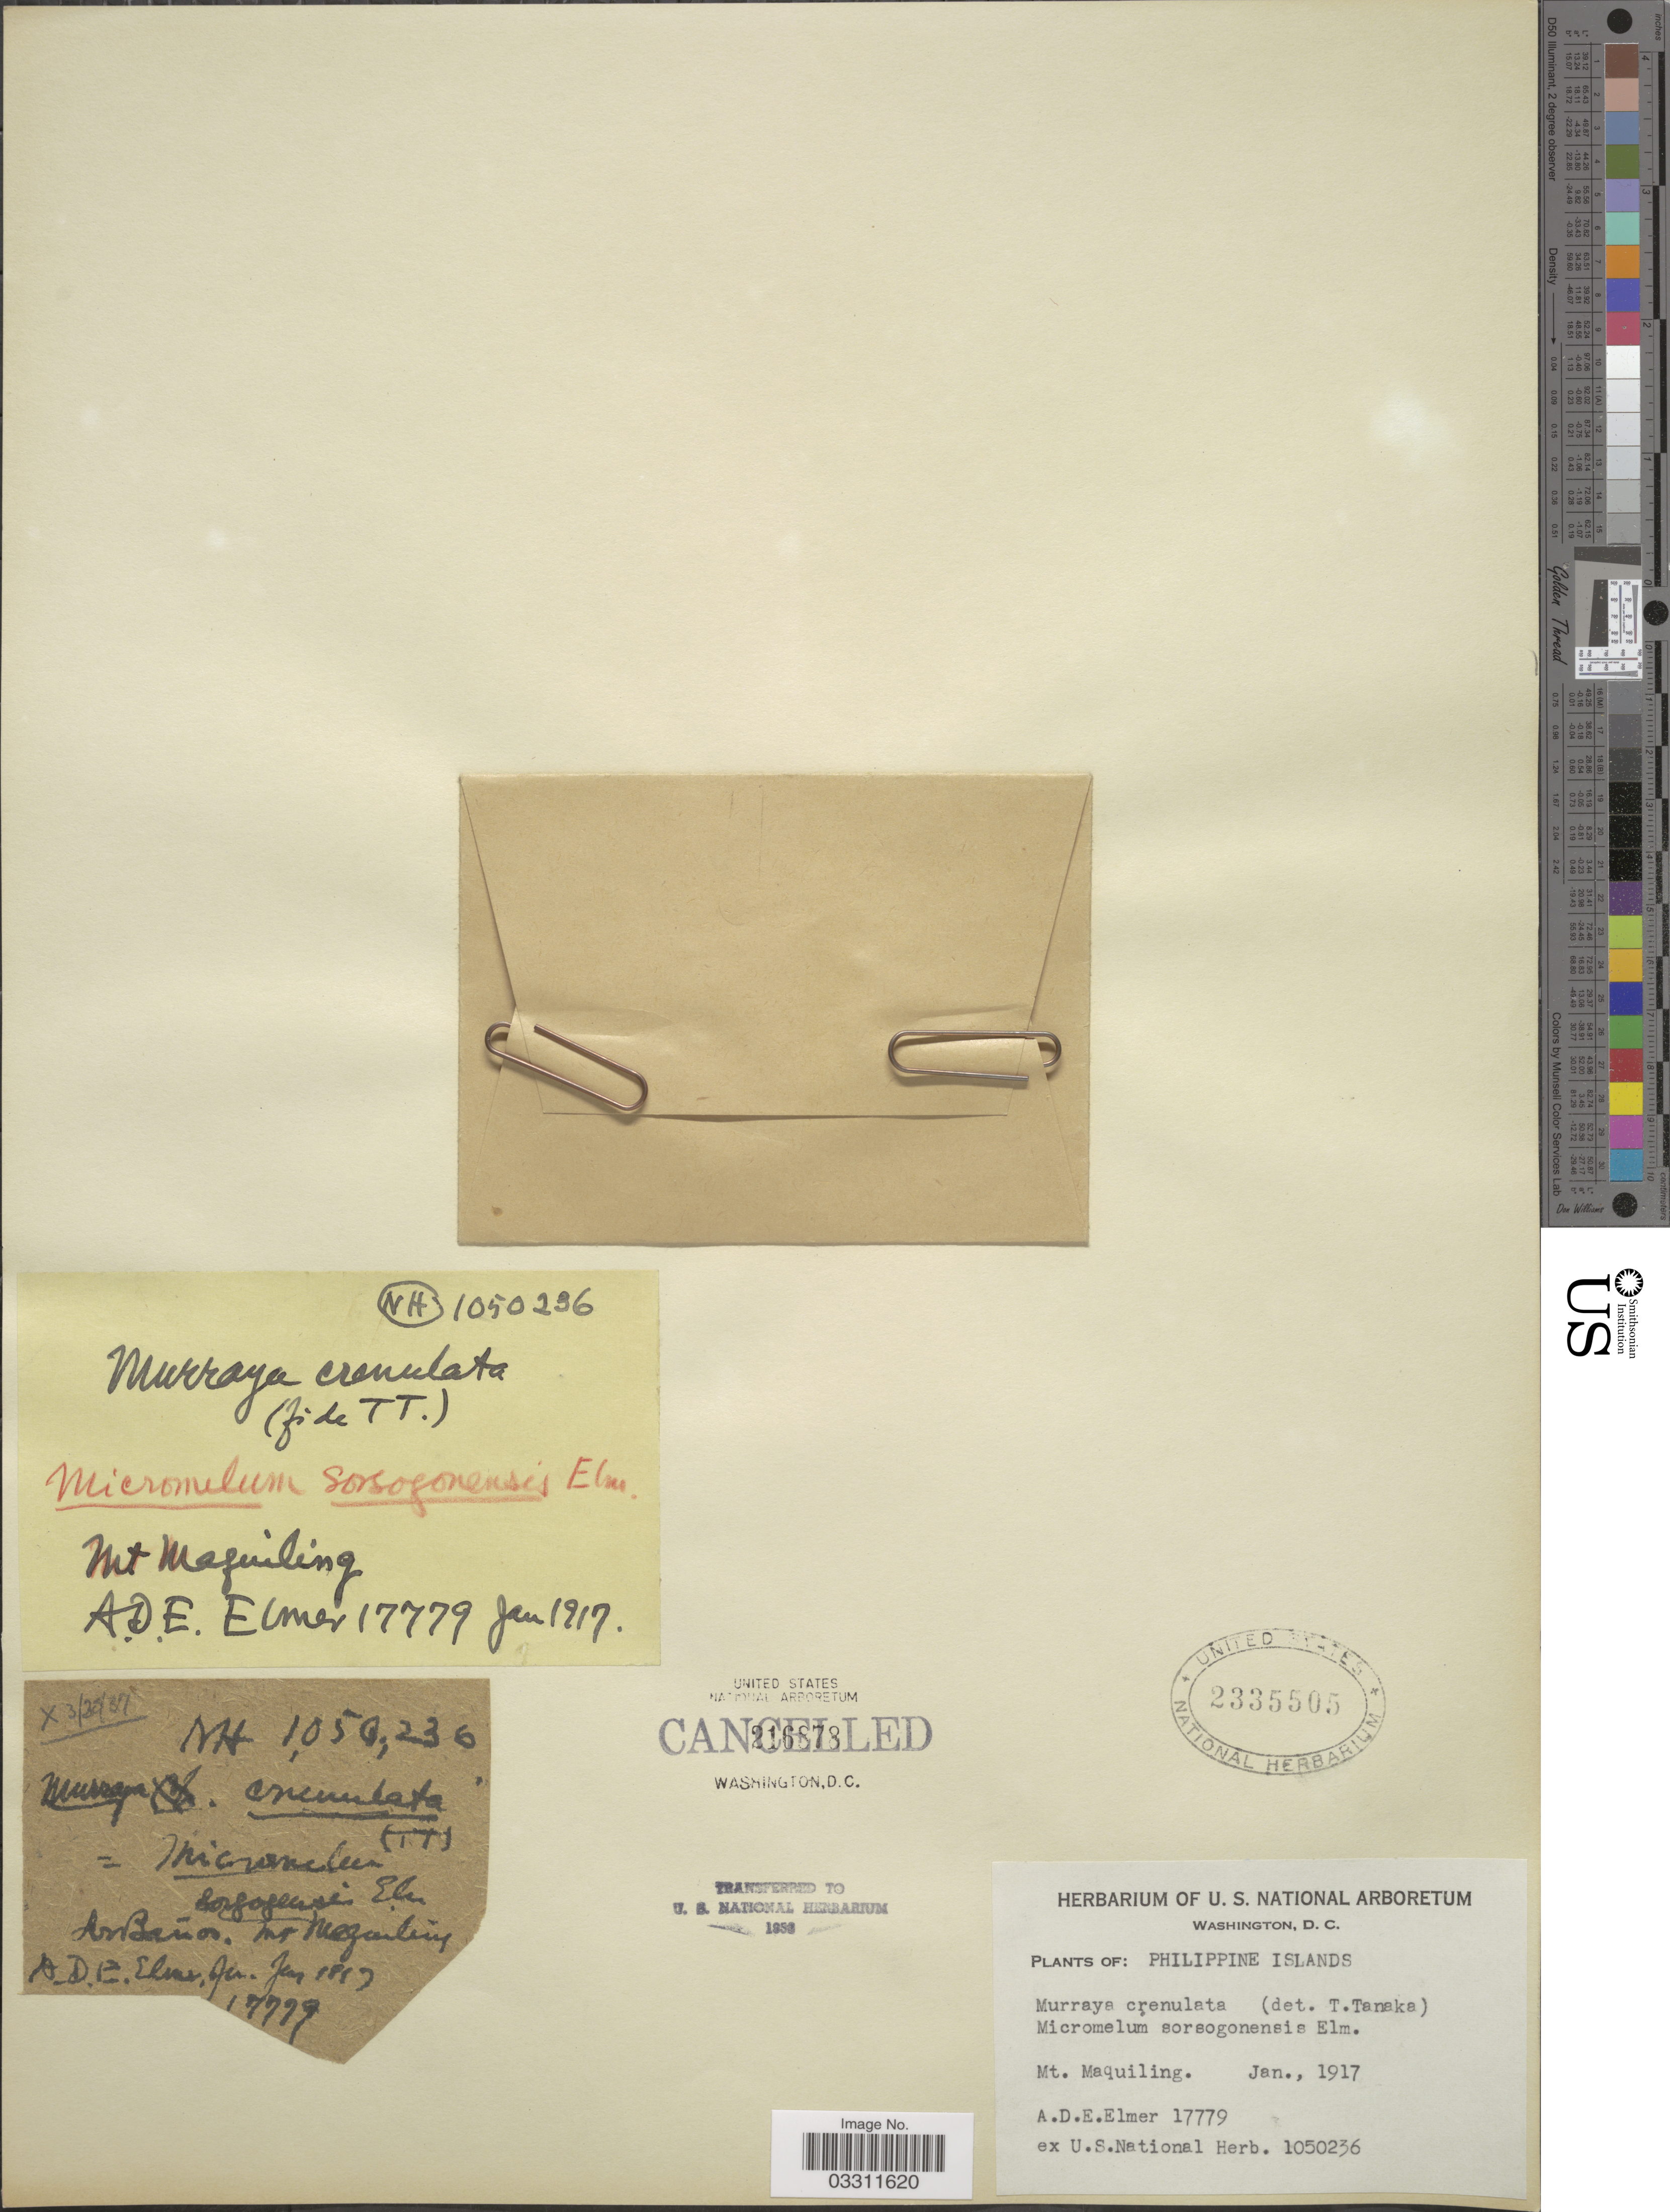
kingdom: Plantae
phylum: Tracheophyta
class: Magnoliopsida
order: Sapindales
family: Rutaceae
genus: Murraya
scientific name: Murraya crenulata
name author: (Turcz.) Oliv.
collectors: A. D. E. Elmer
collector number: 17779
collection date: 1917-01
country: Philippines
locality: Philippine Islands. Mt. Maquiling.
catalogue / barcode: US 2335505